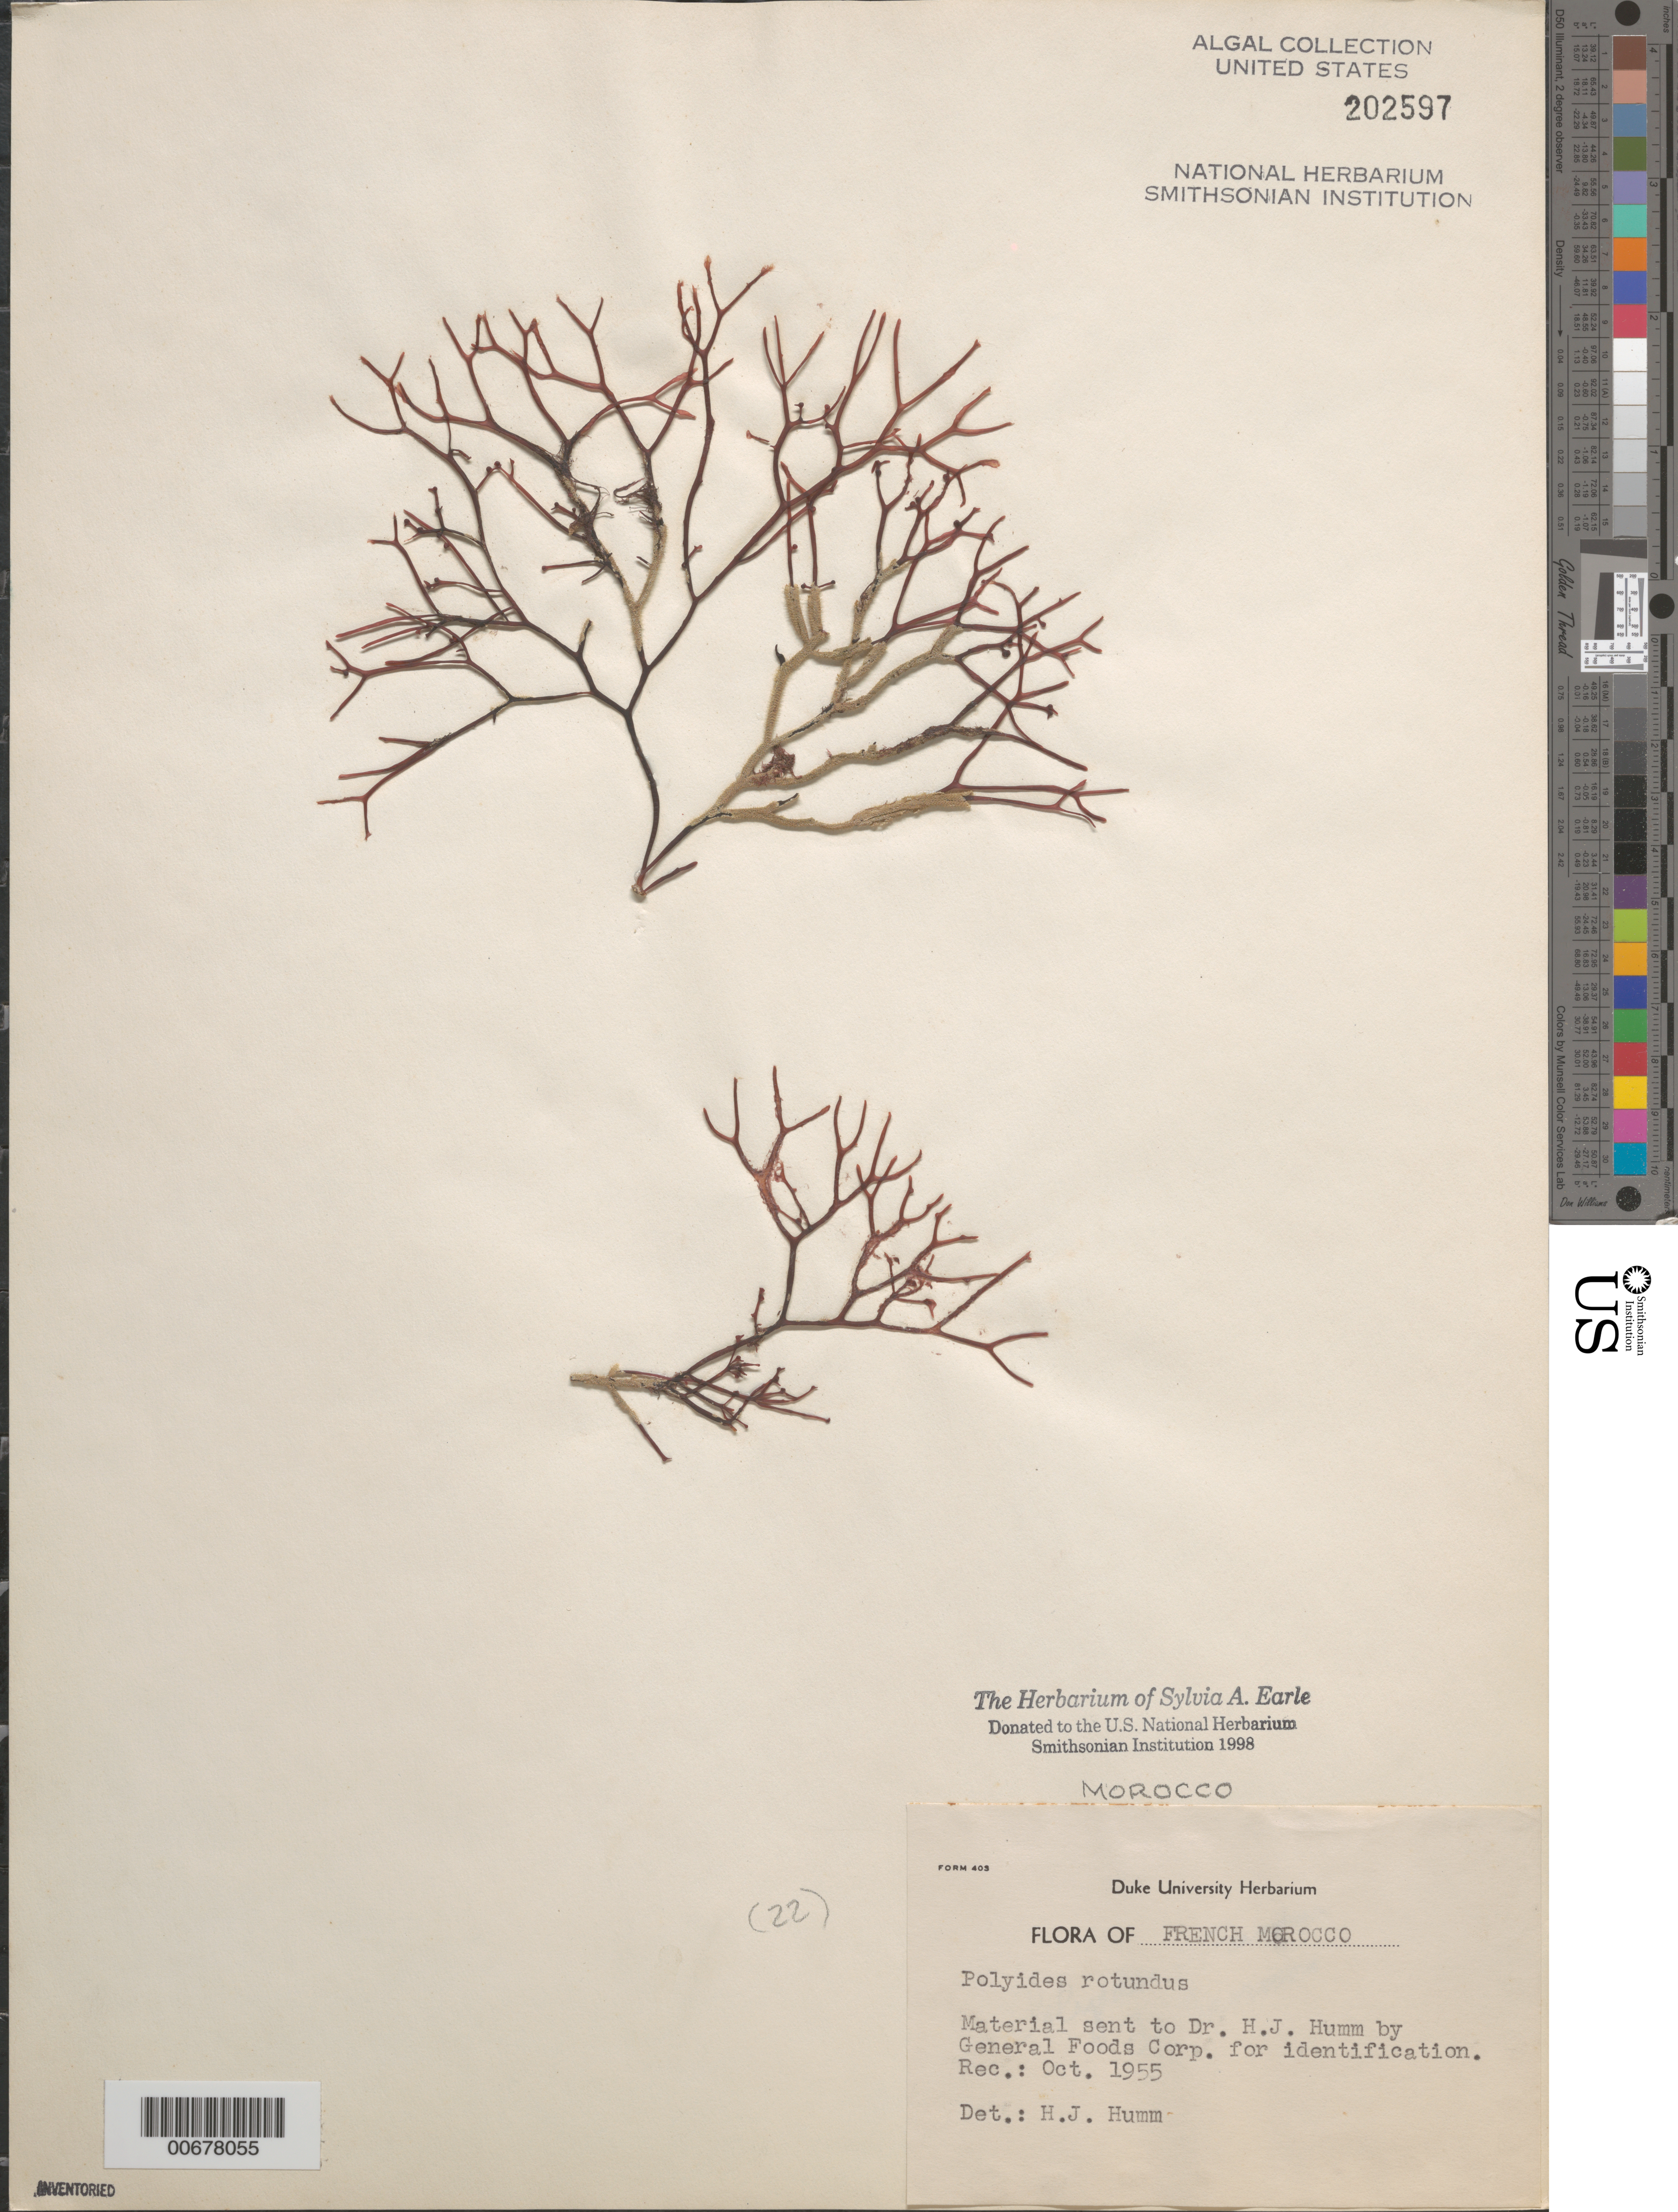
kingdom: Plantae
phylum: Rhodophyta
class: Florideophyceae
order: Gigartinales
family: Polyidaceae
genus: Polyides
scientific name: Polyides rotunda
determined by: Humm, Harold J.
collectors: General Foods Corporation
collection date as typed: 1955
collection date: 1955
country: Morocco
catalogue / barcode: US 202597